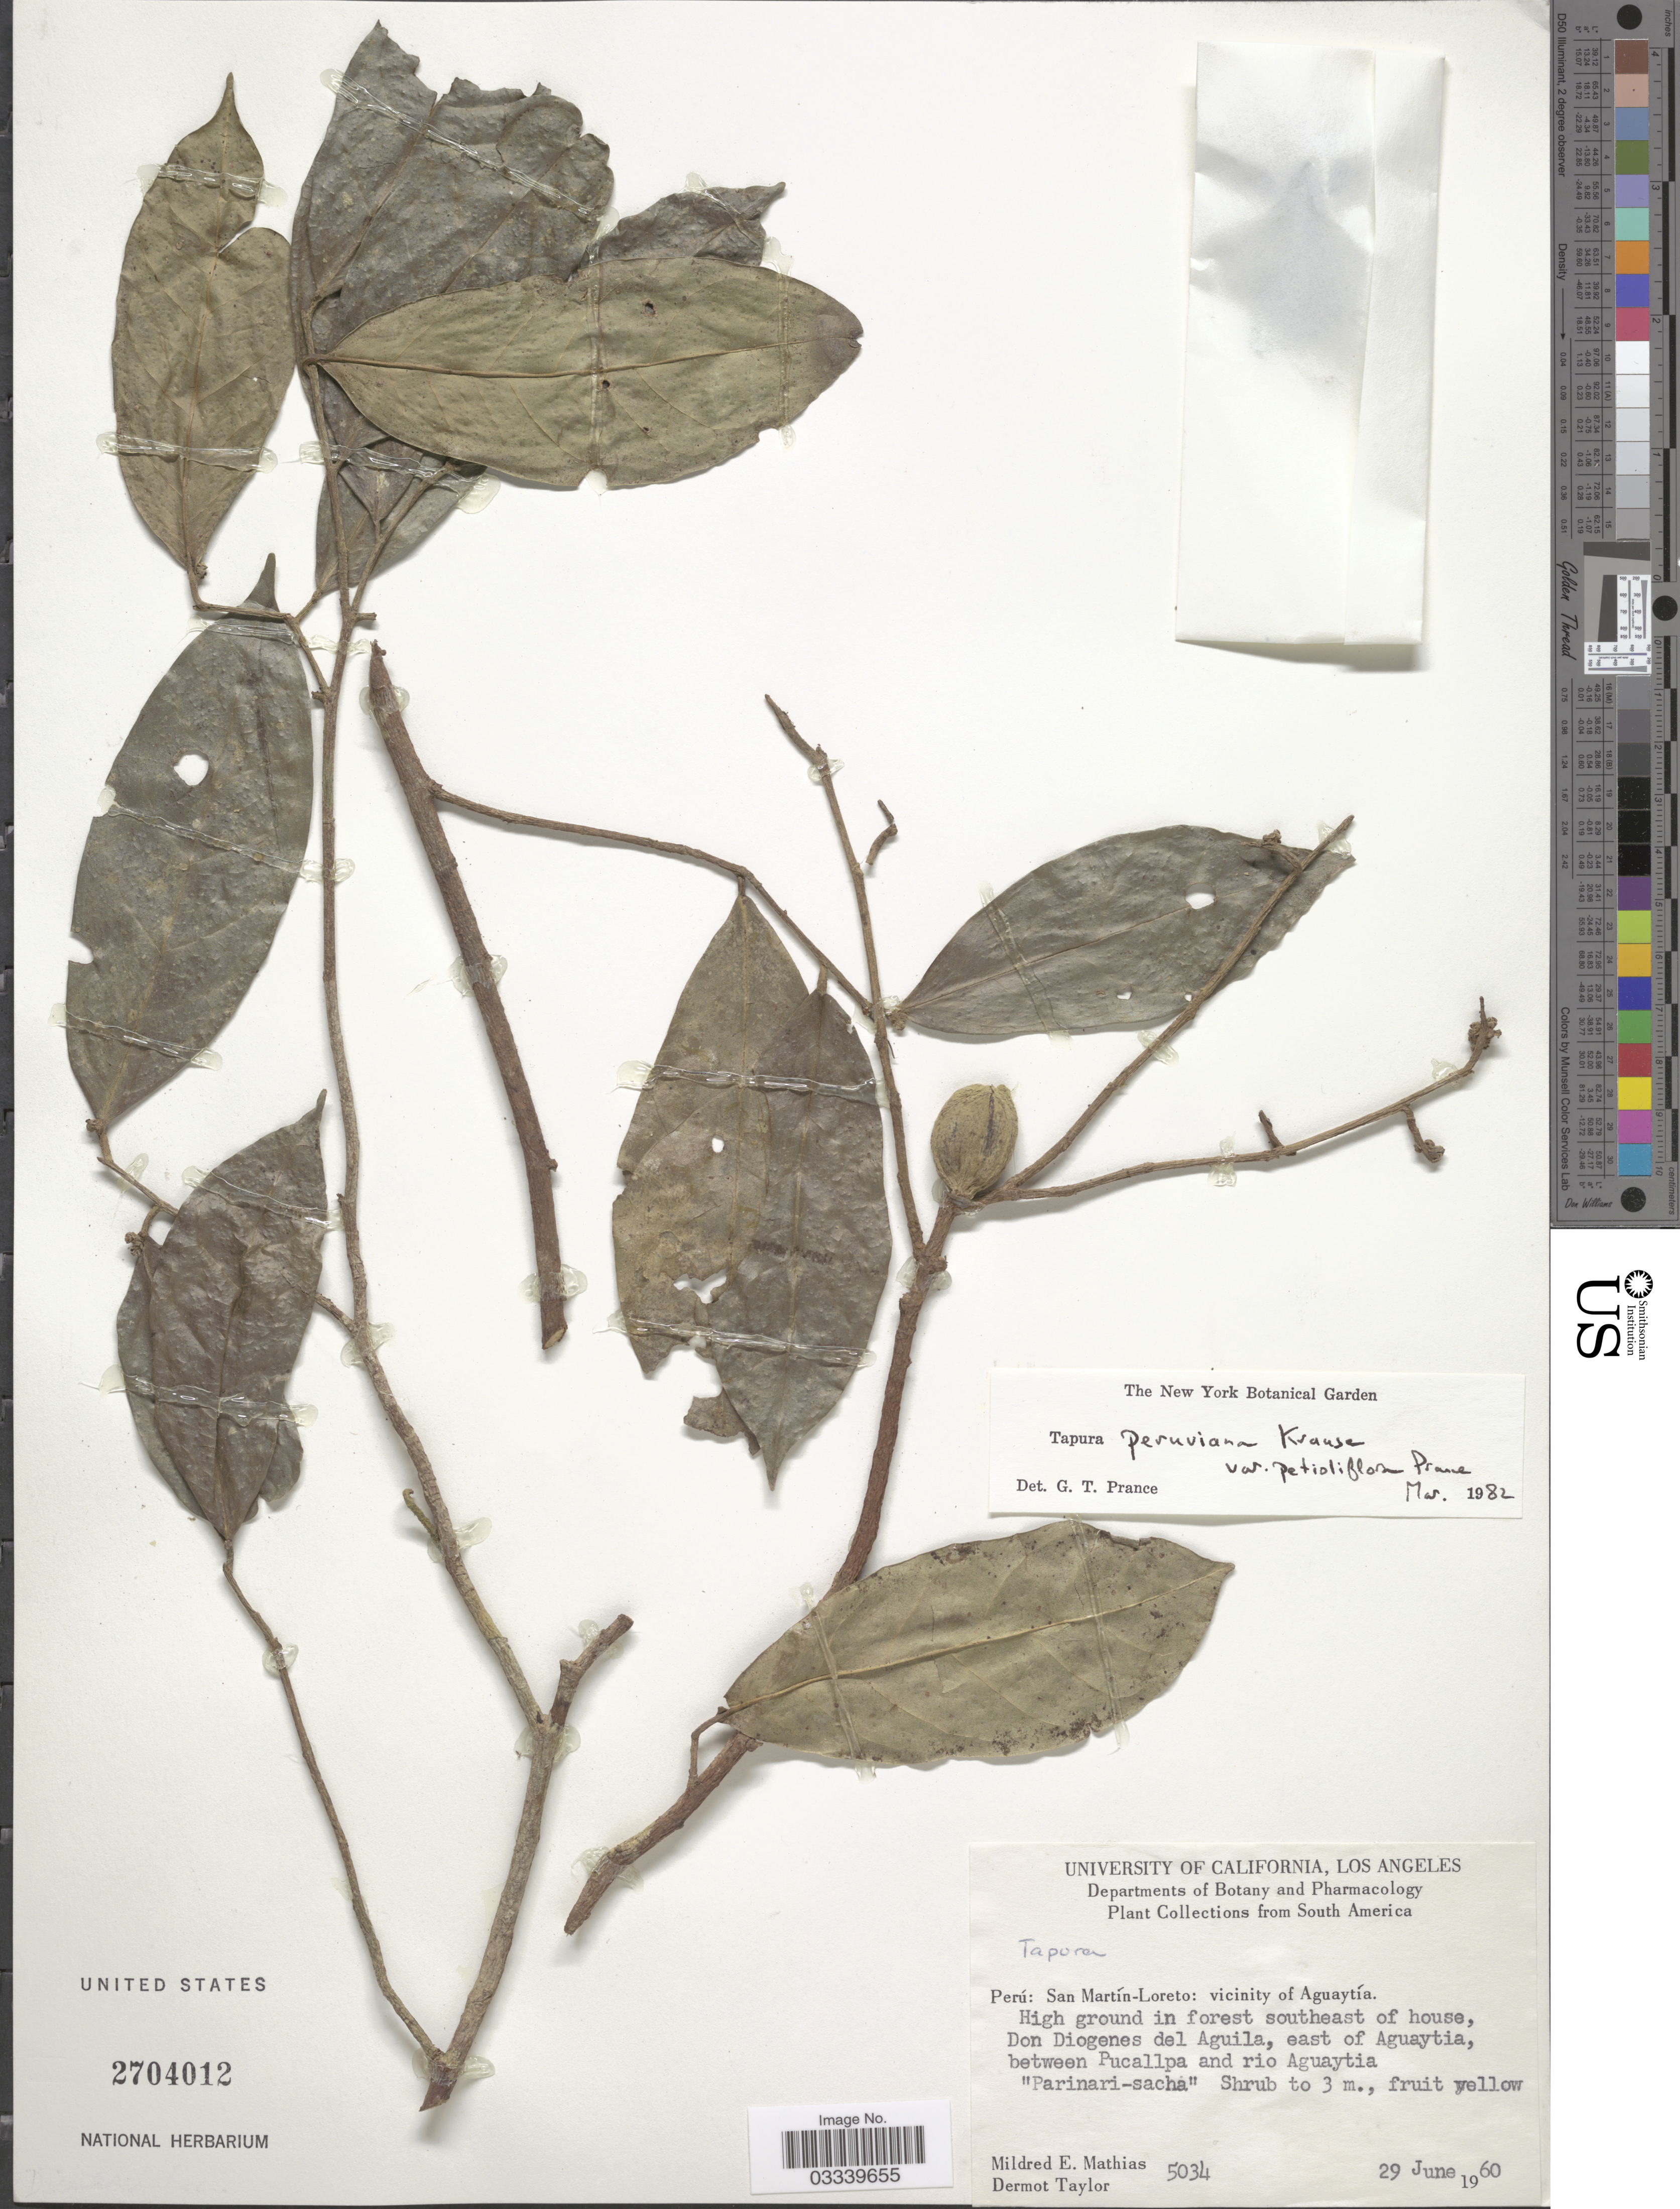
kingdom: Plantae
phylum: Tracheophyta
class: Magnoliopsida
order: Malpighiales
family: Dichapetalaceae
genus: Tapura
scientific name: Tapura peruviana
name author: K. Krause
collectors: M. E. Mathias & D. Taylor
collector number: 5034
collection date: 1960-06-29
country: Peru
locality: San Martín-Loreto: vicinity of Aguaytía. High ground in forest southeast of house, Don Diogenes del Aguila, east of Aguaytia, between Pucallpa and rio Aguaytia 'Parinari-sacha'.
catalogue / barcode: US 2704012